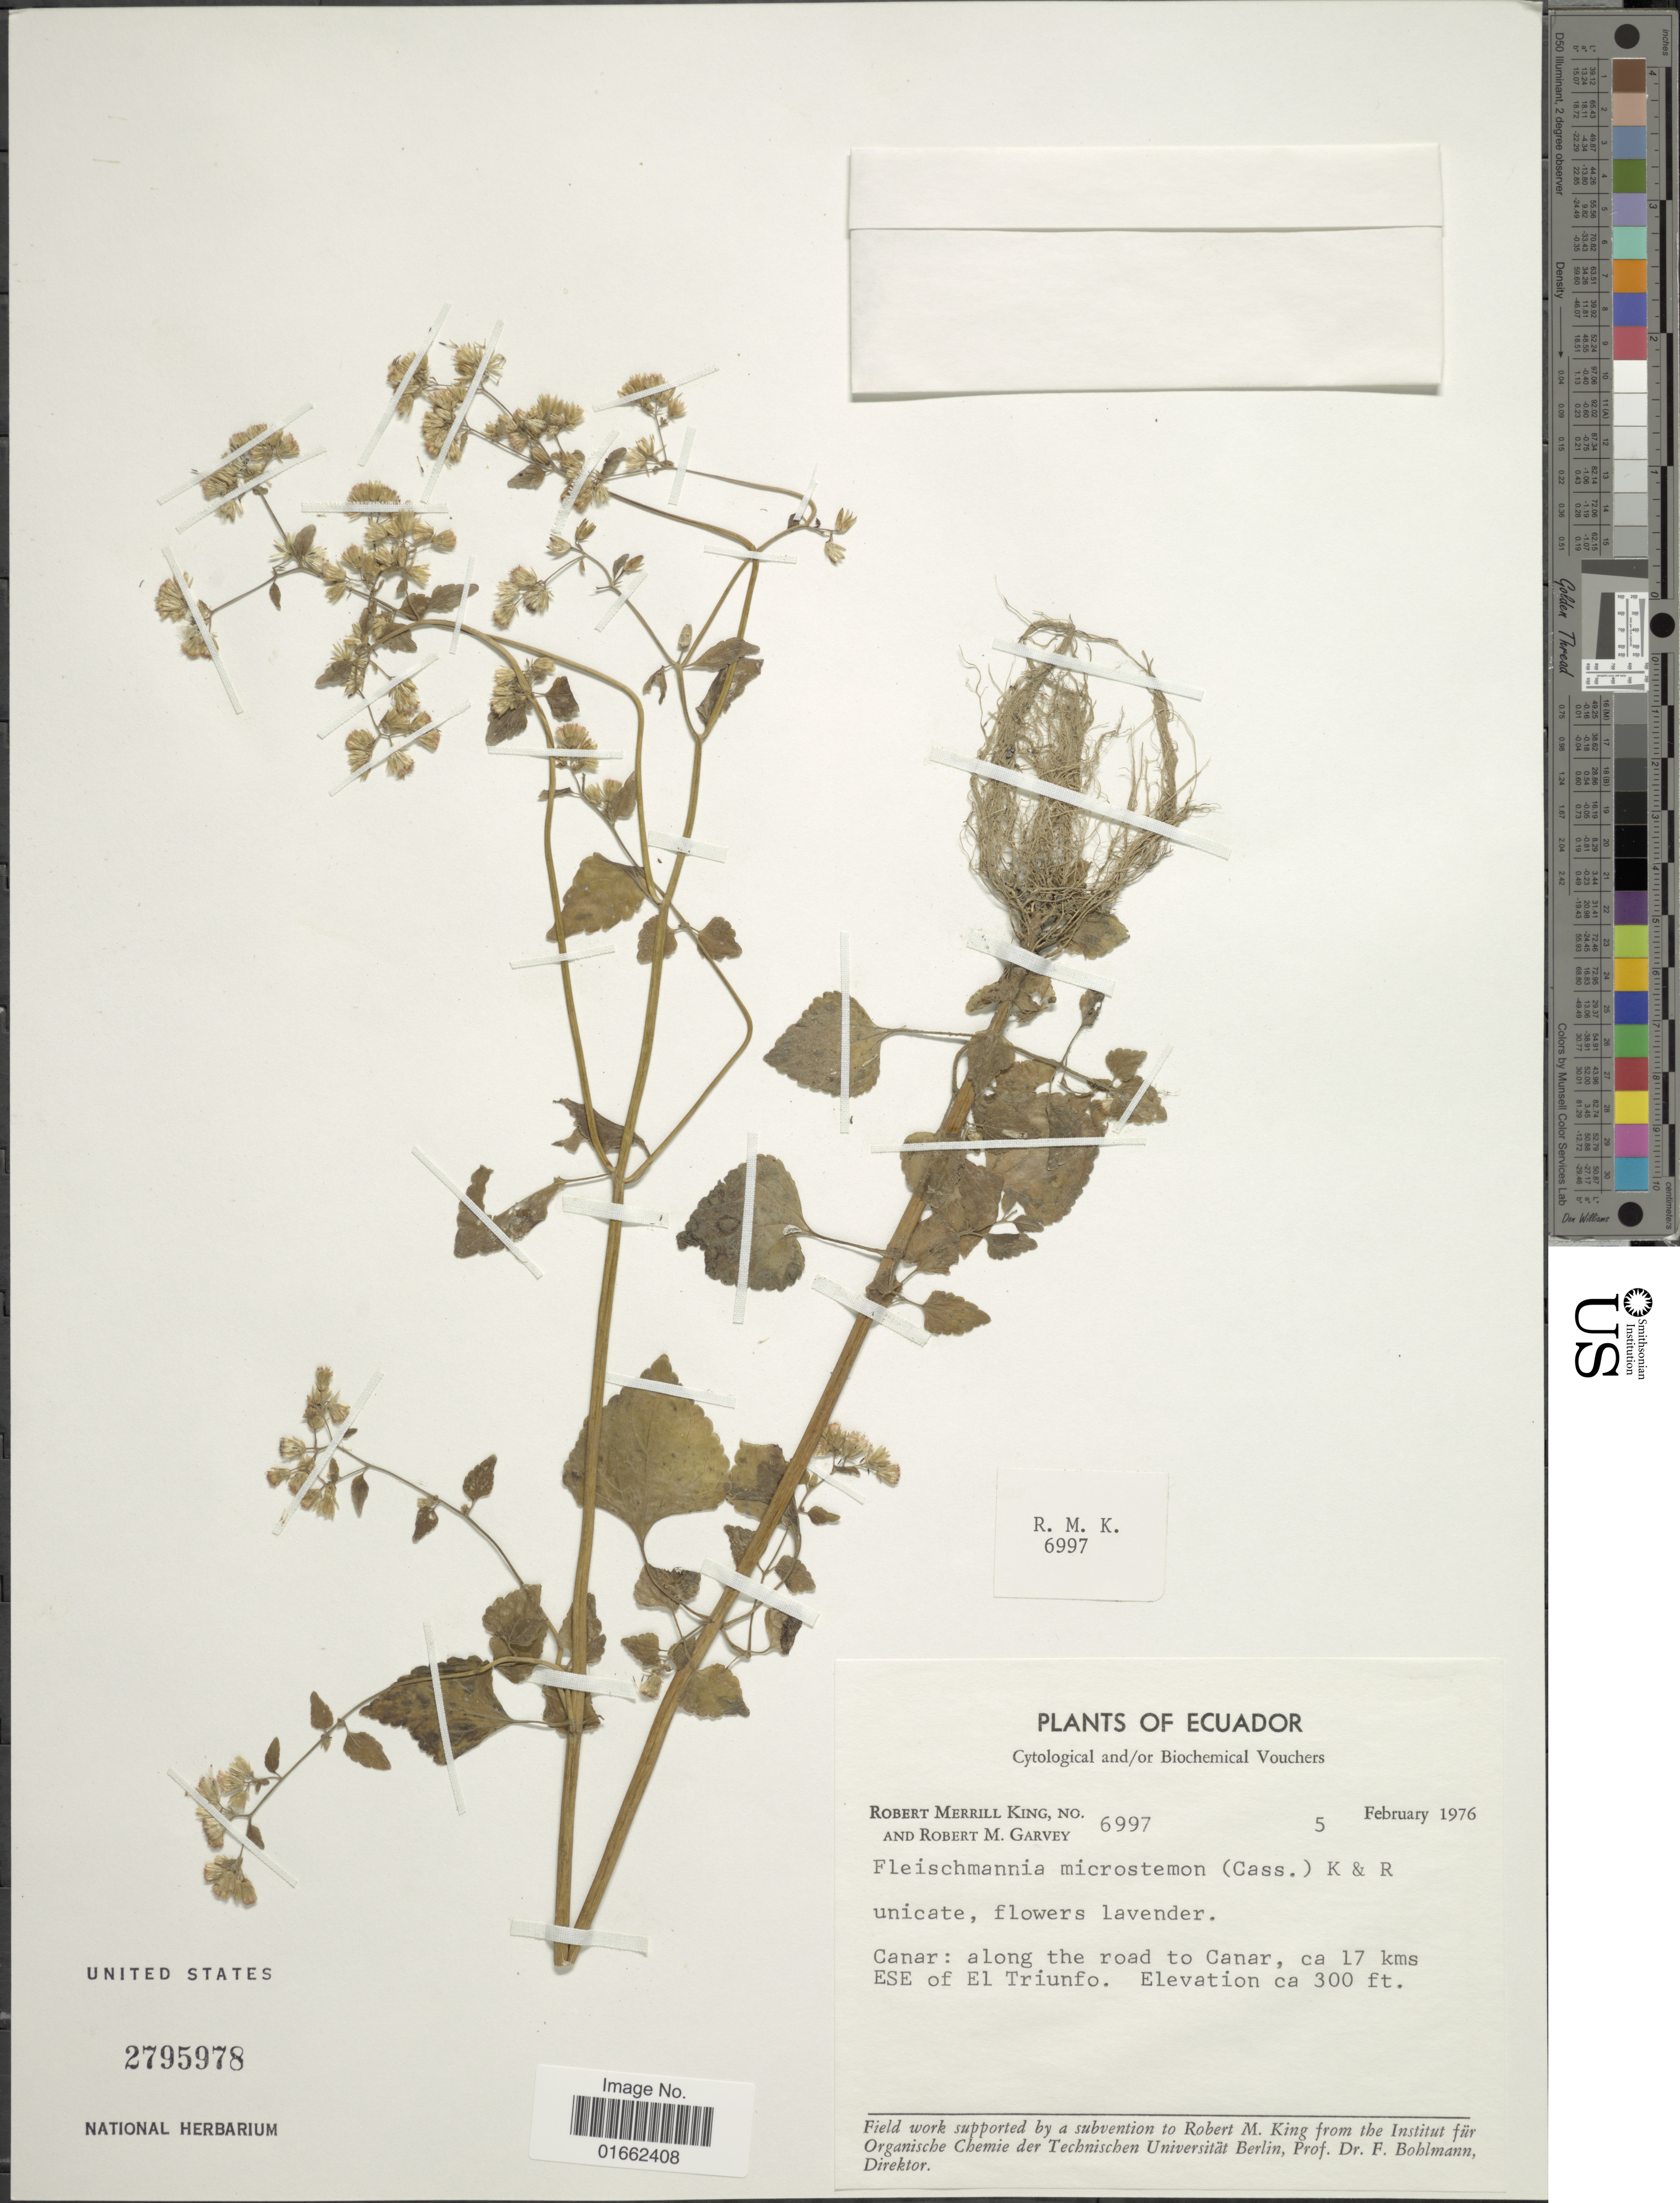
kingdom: Plantae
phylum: Tracheophyta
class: Magnoliopsida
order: Asterales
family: Asteraceae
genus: Fleischmannia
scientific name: Fleischmannia microstemon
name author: (Cass.) R.M. King & H. Rob.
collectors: R. M. King & R. Garvey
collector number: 6997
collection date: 1976-02-05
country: Ecuador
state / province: Cañar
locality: Canar: along the road to Canar, ca 17 kms ESE of El Triunfo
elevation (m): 91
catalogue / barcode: US 2795978